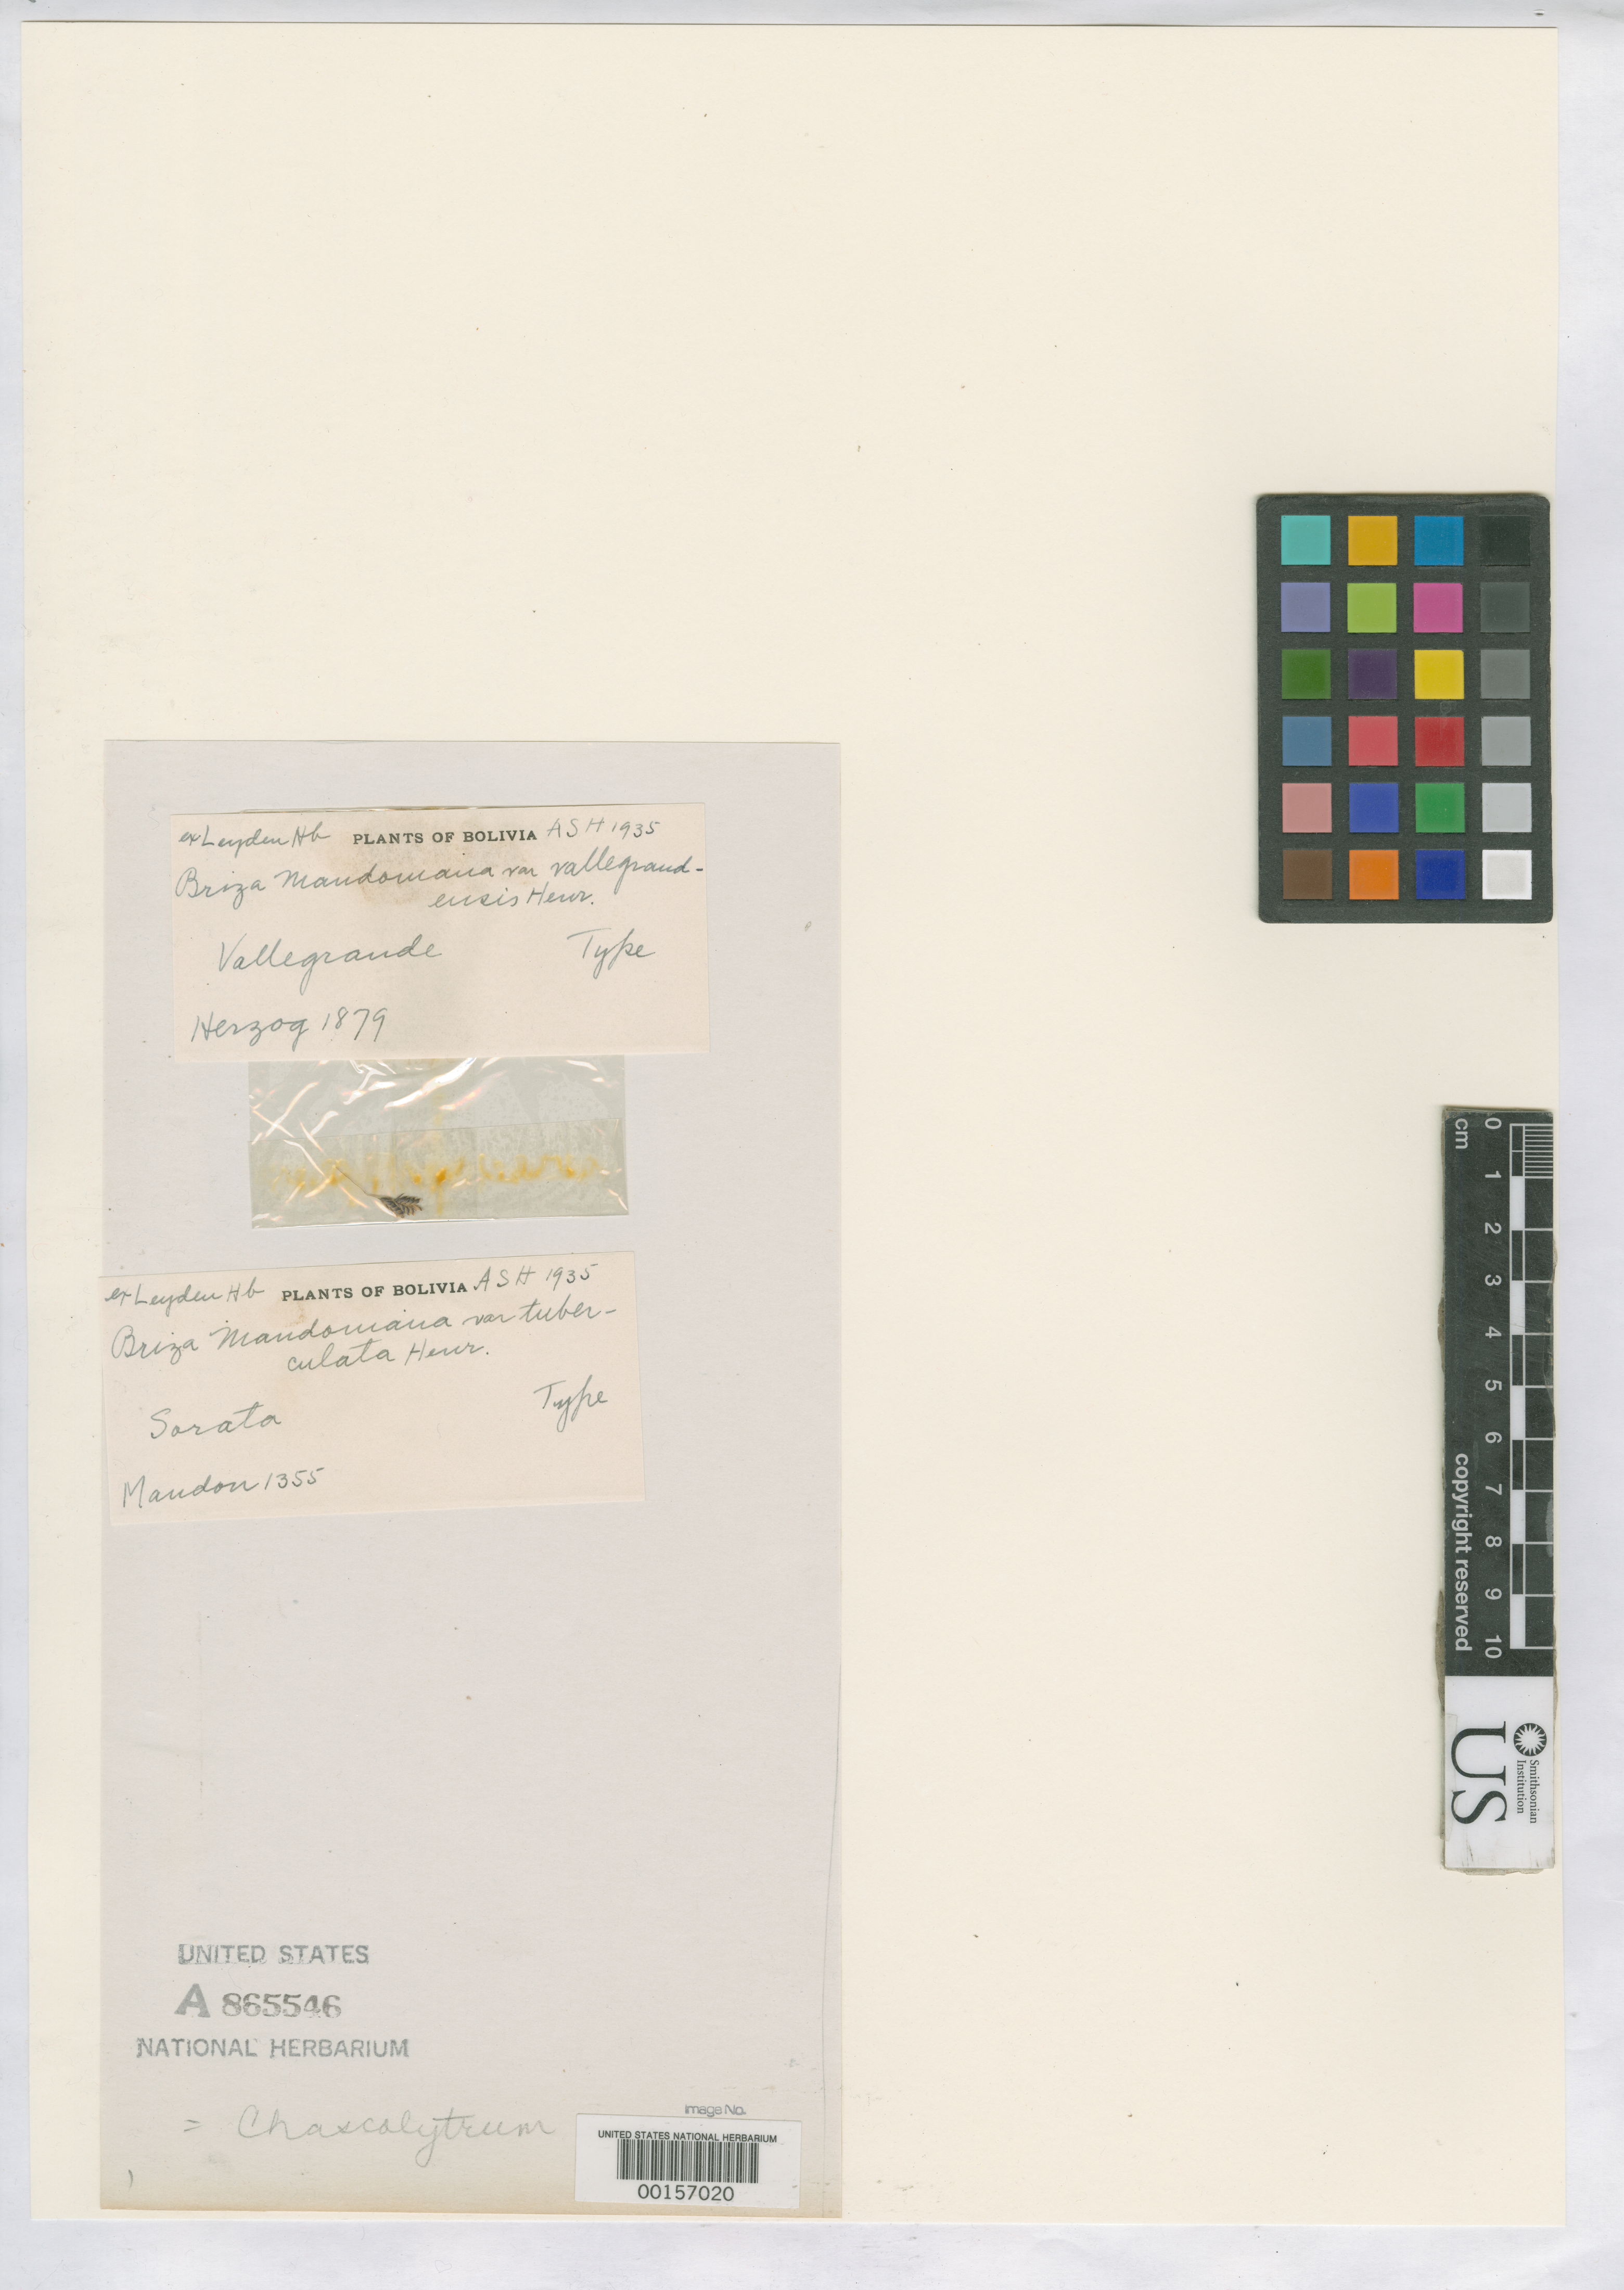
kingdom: Plantae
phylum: Tracheophyta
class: Liliopsida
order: Poales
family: Poaceae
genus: Briza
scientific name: Briza mandoniana var. vallegrandensis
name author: Henr.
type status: Type Fragment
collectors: T. K. J. Herzog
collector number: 1879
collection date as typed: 1911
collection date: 1911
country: Bolivia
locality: Valle Grande, Gebusch des Berges.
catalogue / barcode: US 865546A